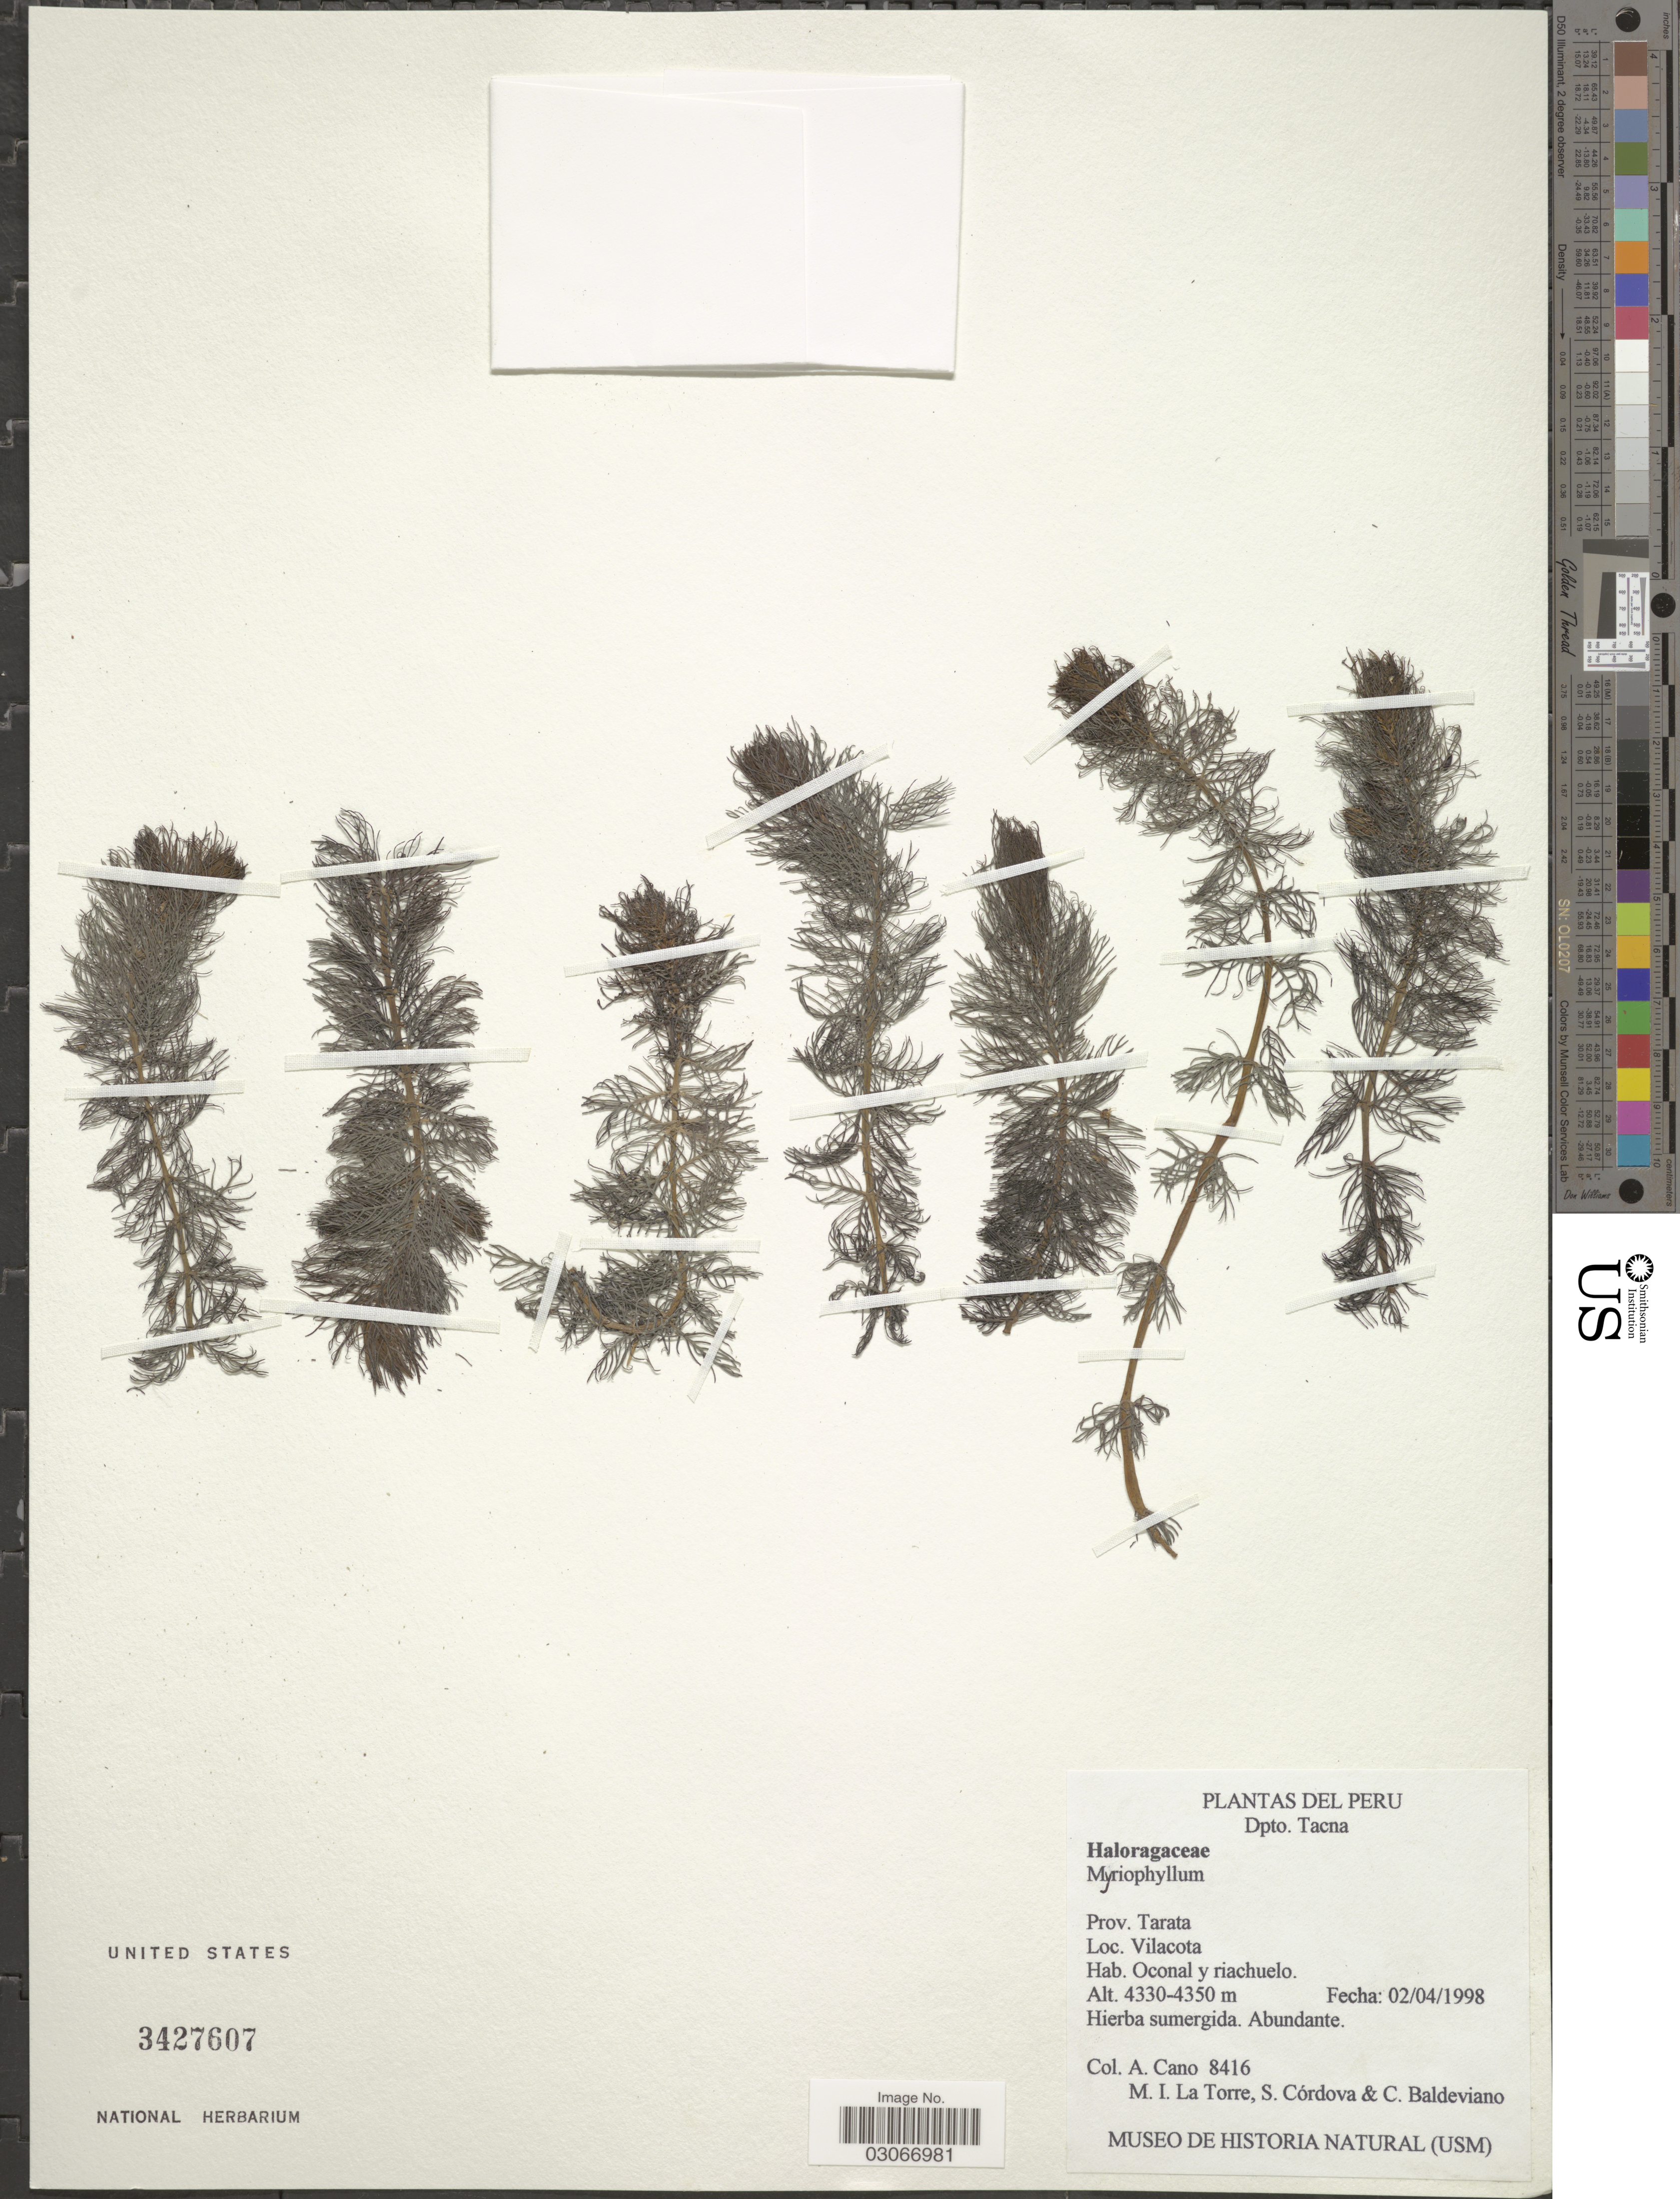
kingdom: Plantae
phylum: Tracheophyta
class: Magnoliopsida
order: Saxifragales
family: Haloragaceae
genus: Myriophyllum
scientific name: Myriophyllum sp.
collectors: A. Cano, M. I. La Torre, S. Cordova & C. Baldeviano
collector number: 8416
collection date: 1998-04-02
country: Peru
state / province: Tacna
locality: Dpto. Tacna. Prov. Tarata. Vilacota.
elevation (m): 4330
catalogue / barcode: US 3427607